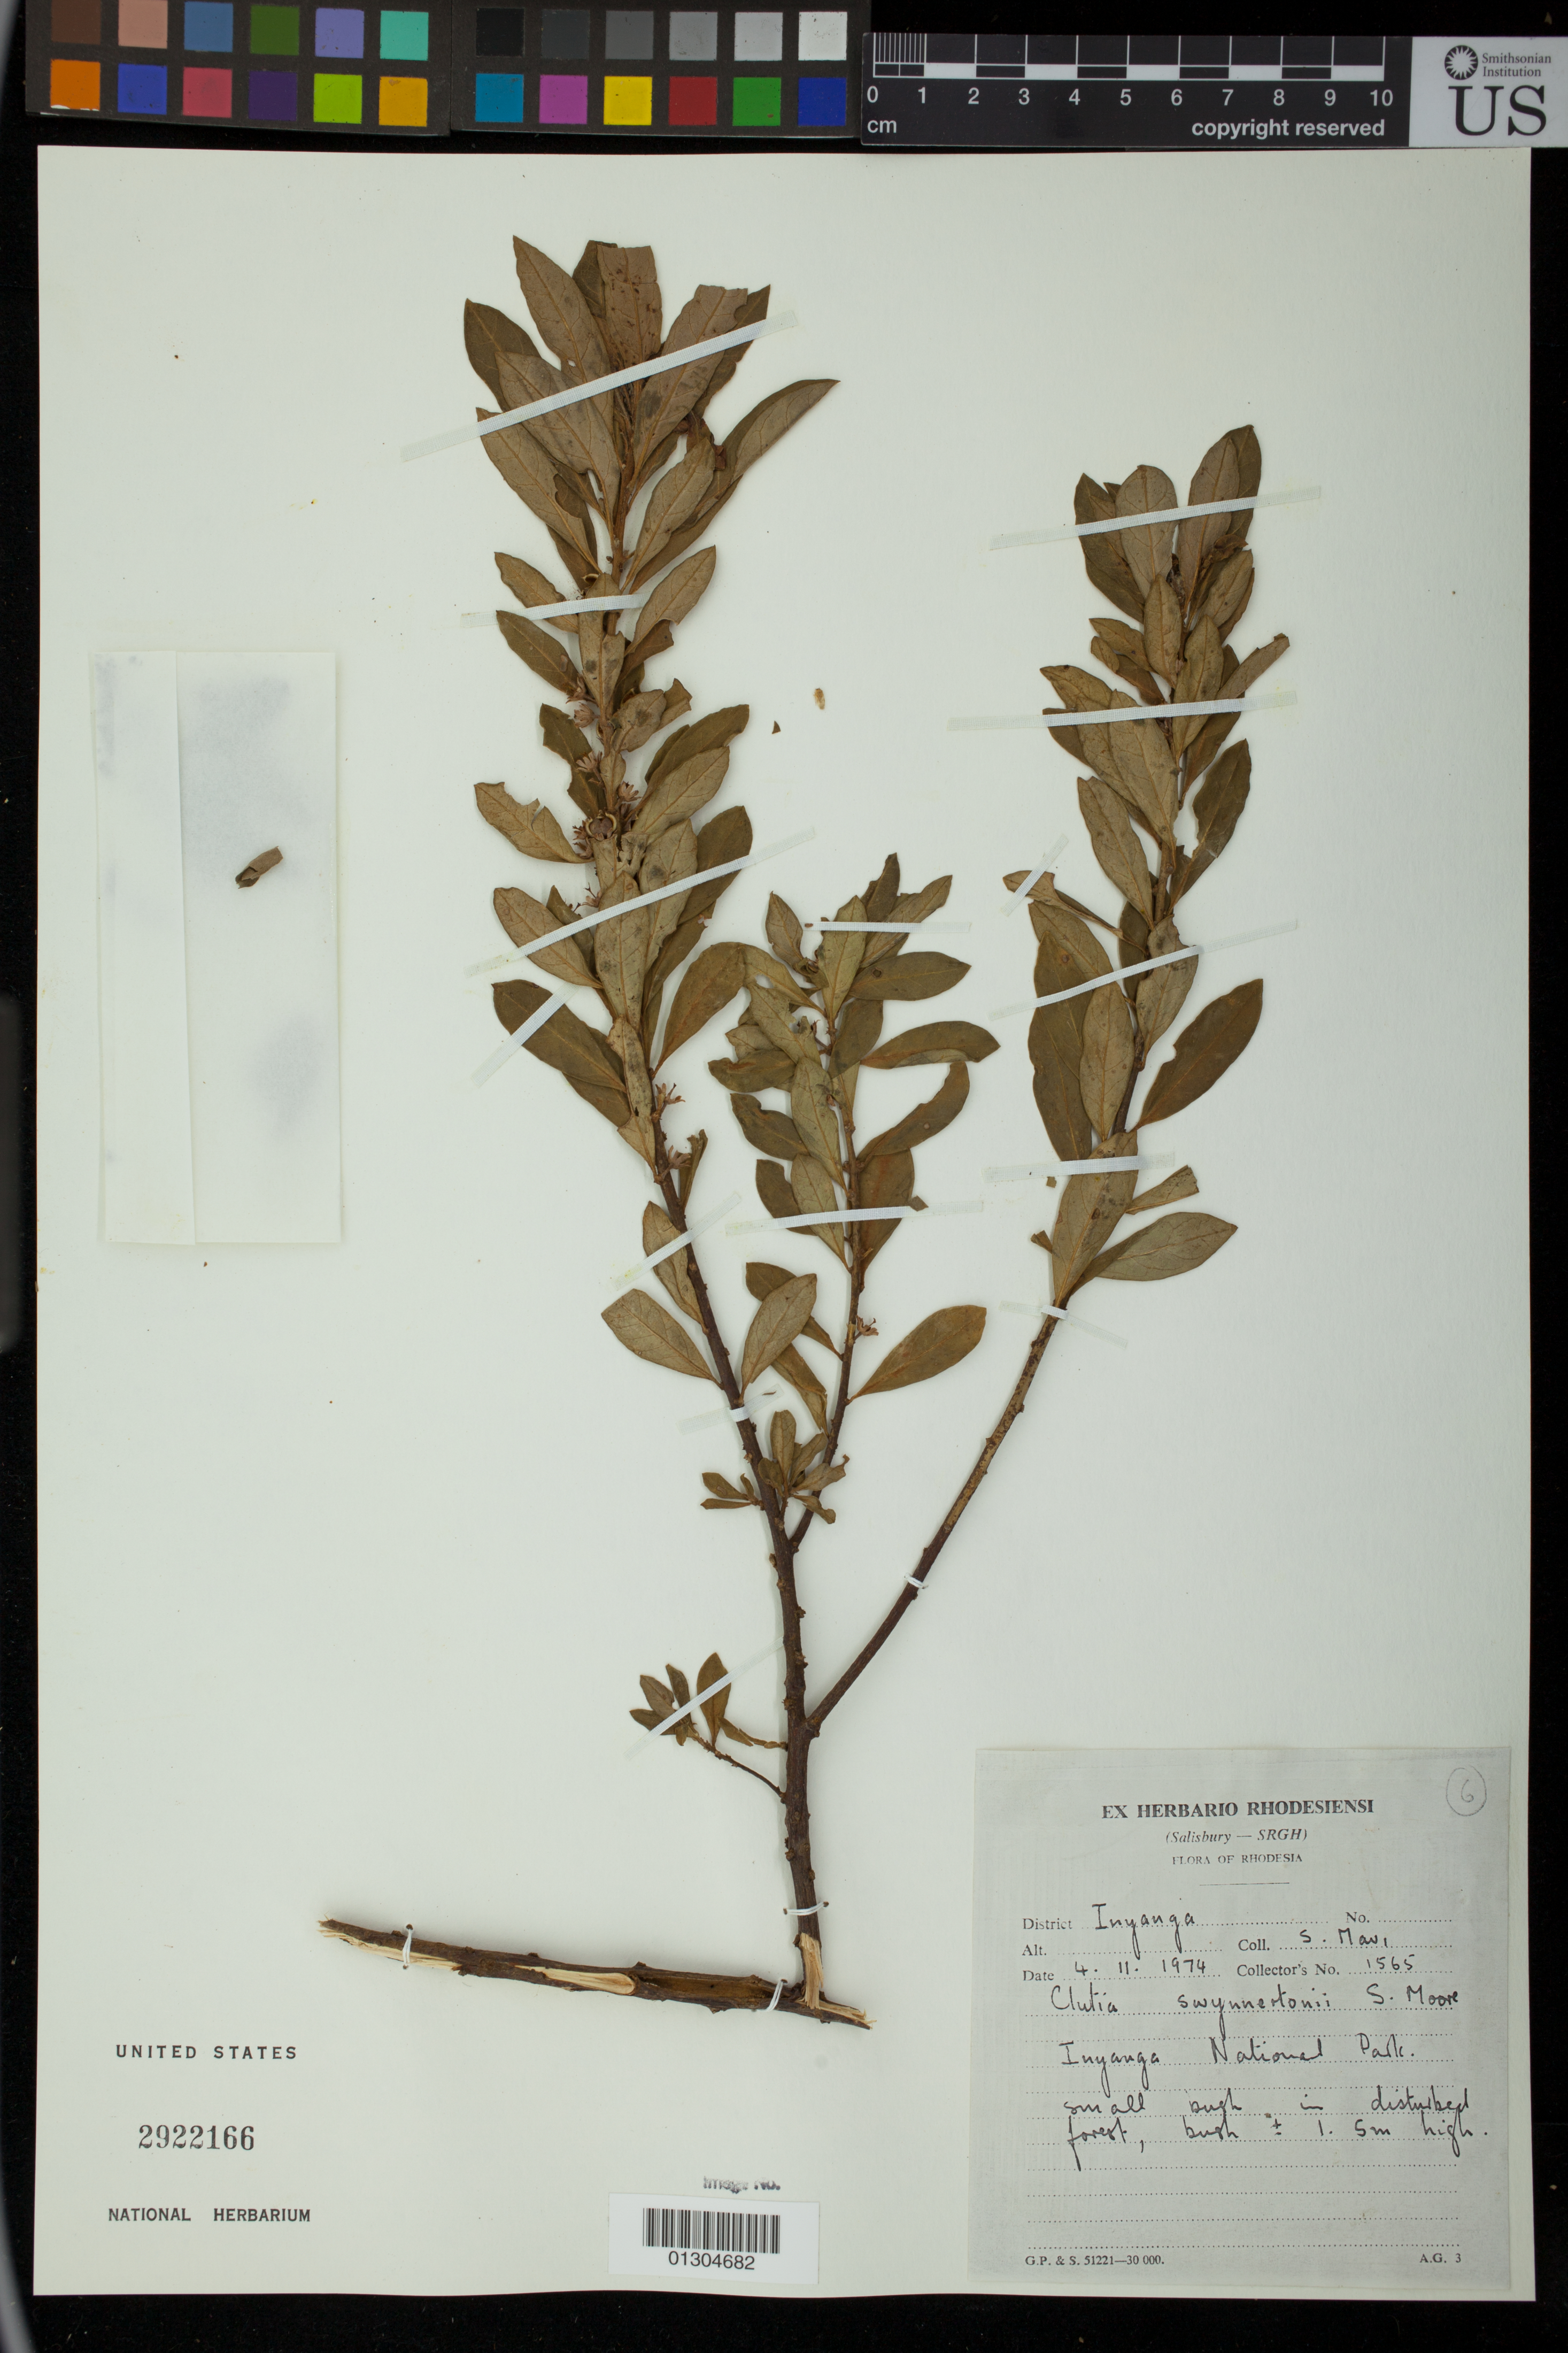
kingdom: Plantae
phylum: Tracheophyta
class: Magnoliopsida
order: Malpighiales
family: Peraceae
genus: Clutia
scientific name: Clutia swynnertonii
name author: S. Moore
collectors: S. Mani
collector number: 1565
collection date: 1974-11-04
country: Zimbabwe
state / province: Manicaland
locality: Inyanga National Park.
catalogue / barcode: US 2922166